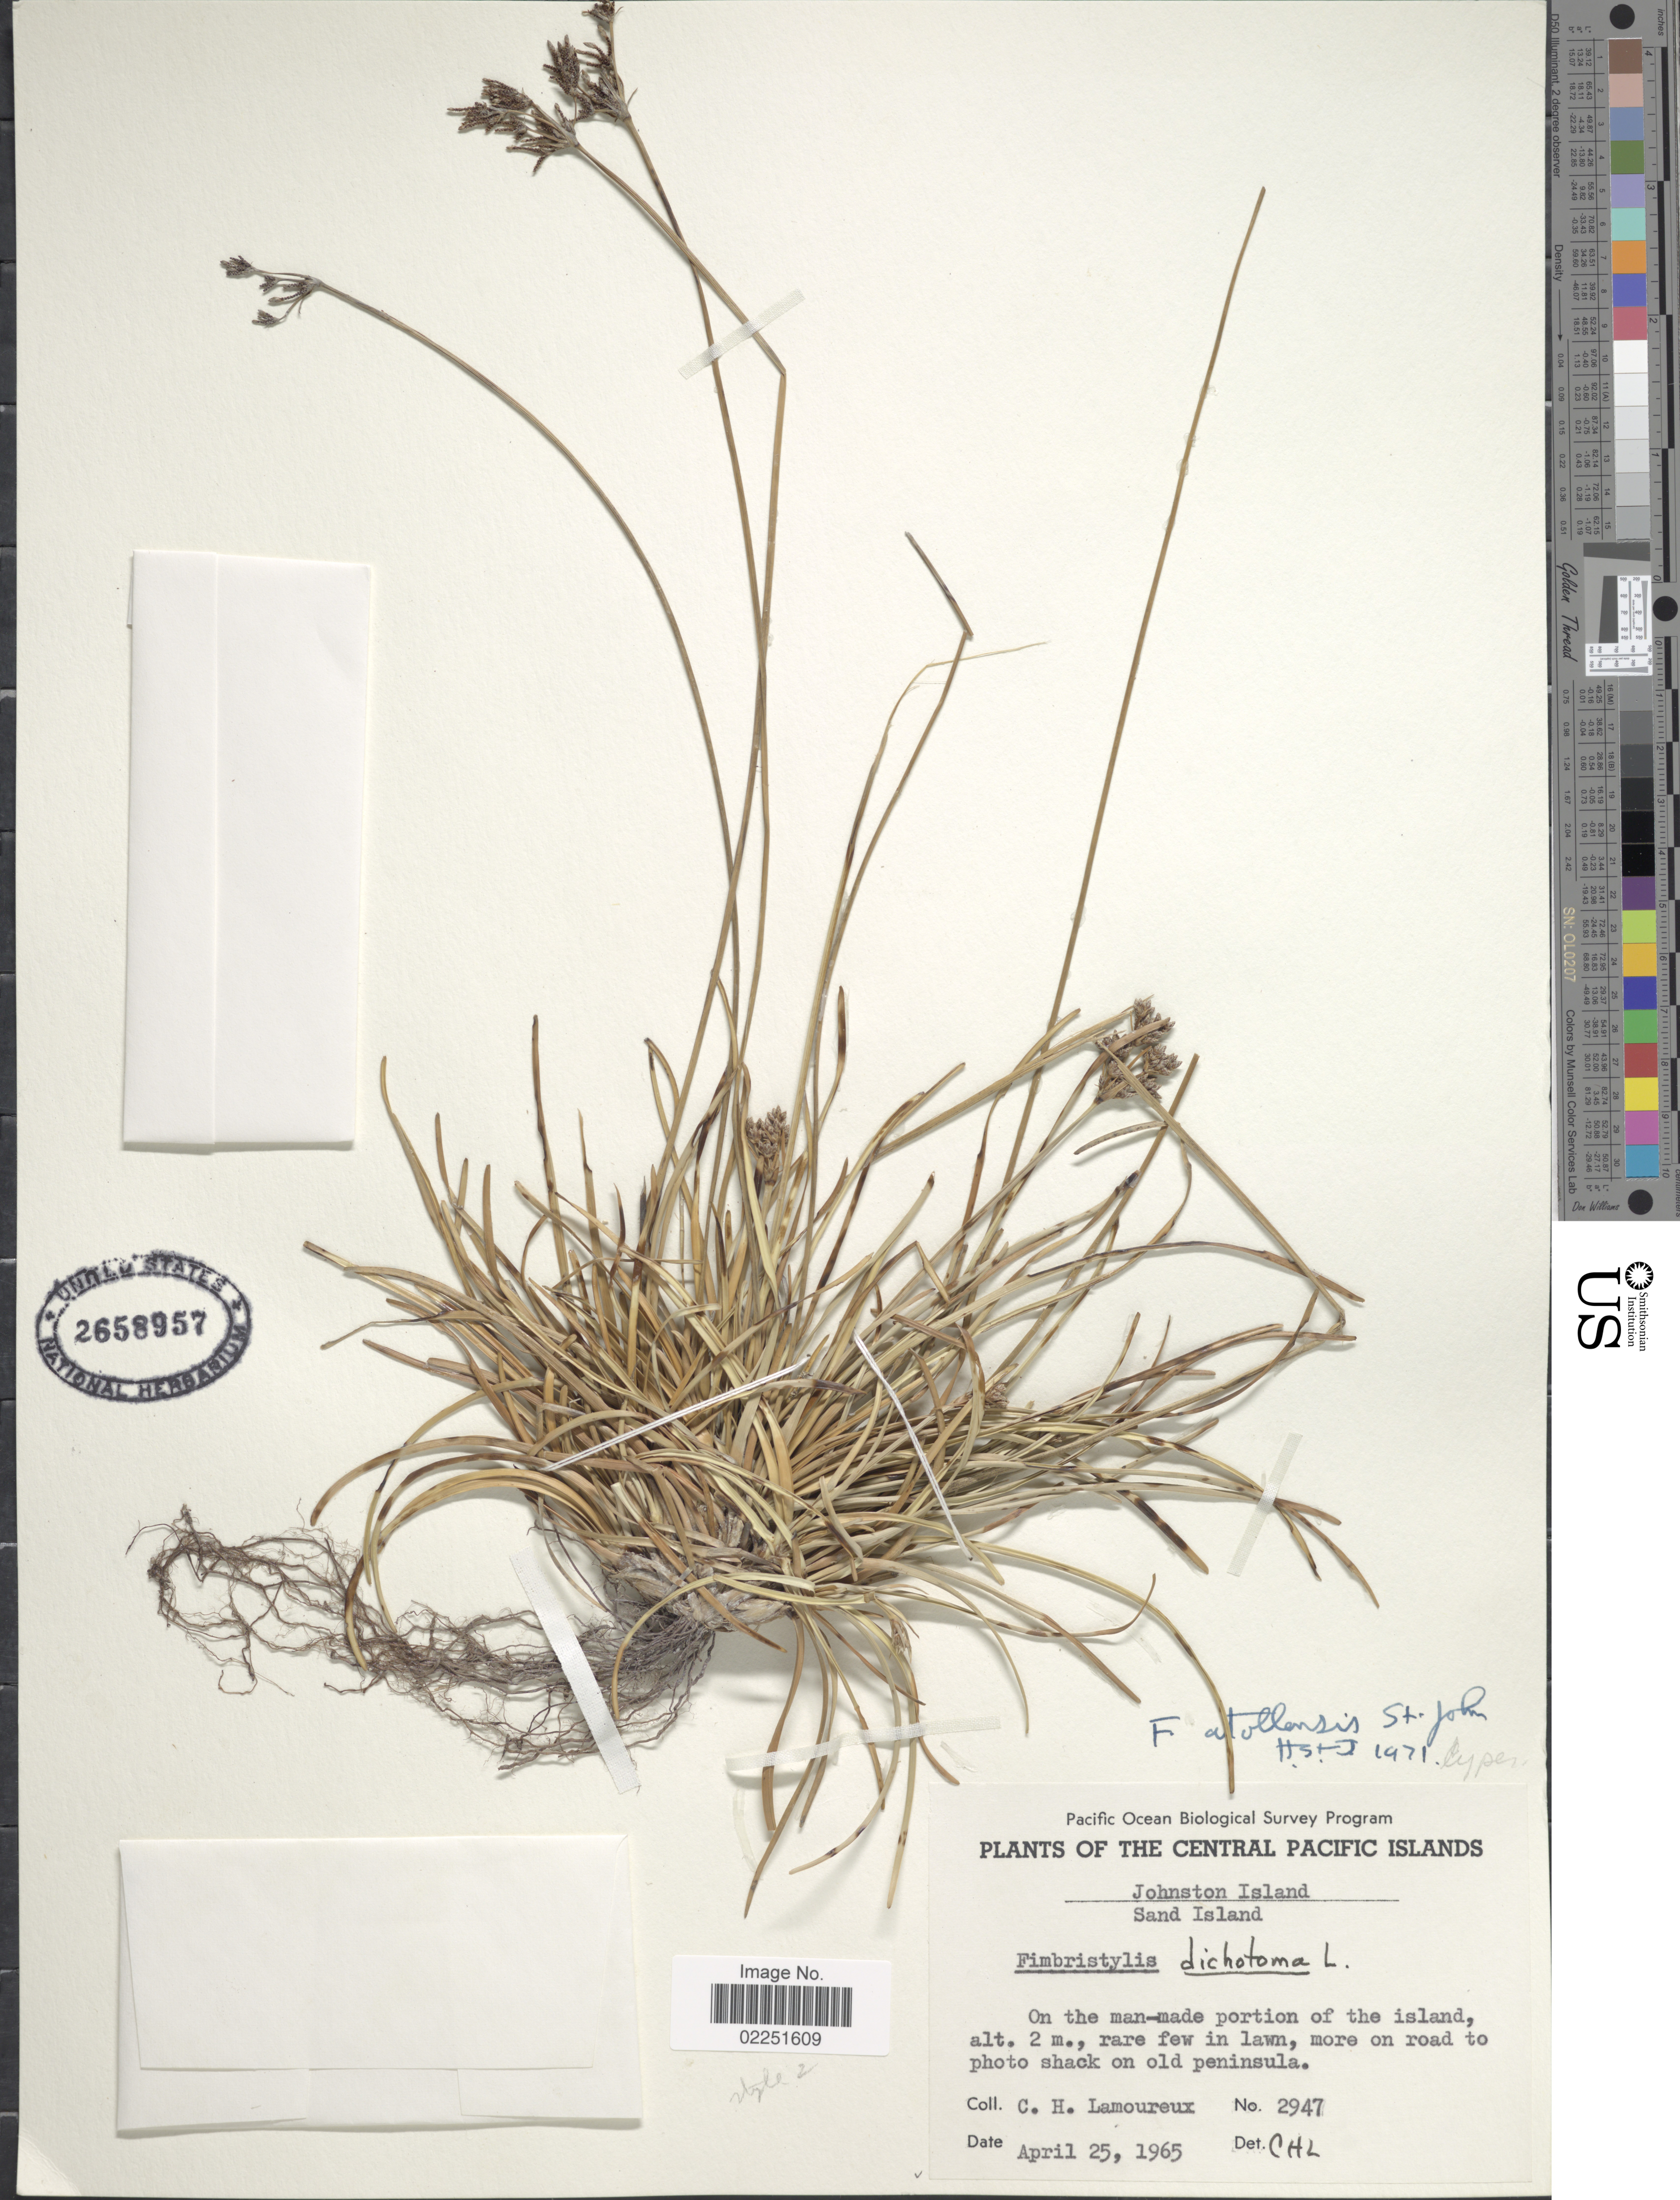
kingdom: Plantae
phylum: Tracheophyta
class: Liliopsida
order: Poales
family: Cyperaceae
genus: Fimbristylis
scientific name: Fimbristylis cymosa subsp. spathacea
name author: (Roth) T. Koyama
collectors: C. H. Lamoureux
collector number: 2947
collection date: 1965-04-25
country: U.S. Administered Pacific Islands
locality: Central Pacific Islands, Johnston Island, On the man-made portion of the island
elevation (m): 2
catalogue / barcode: US 2658957